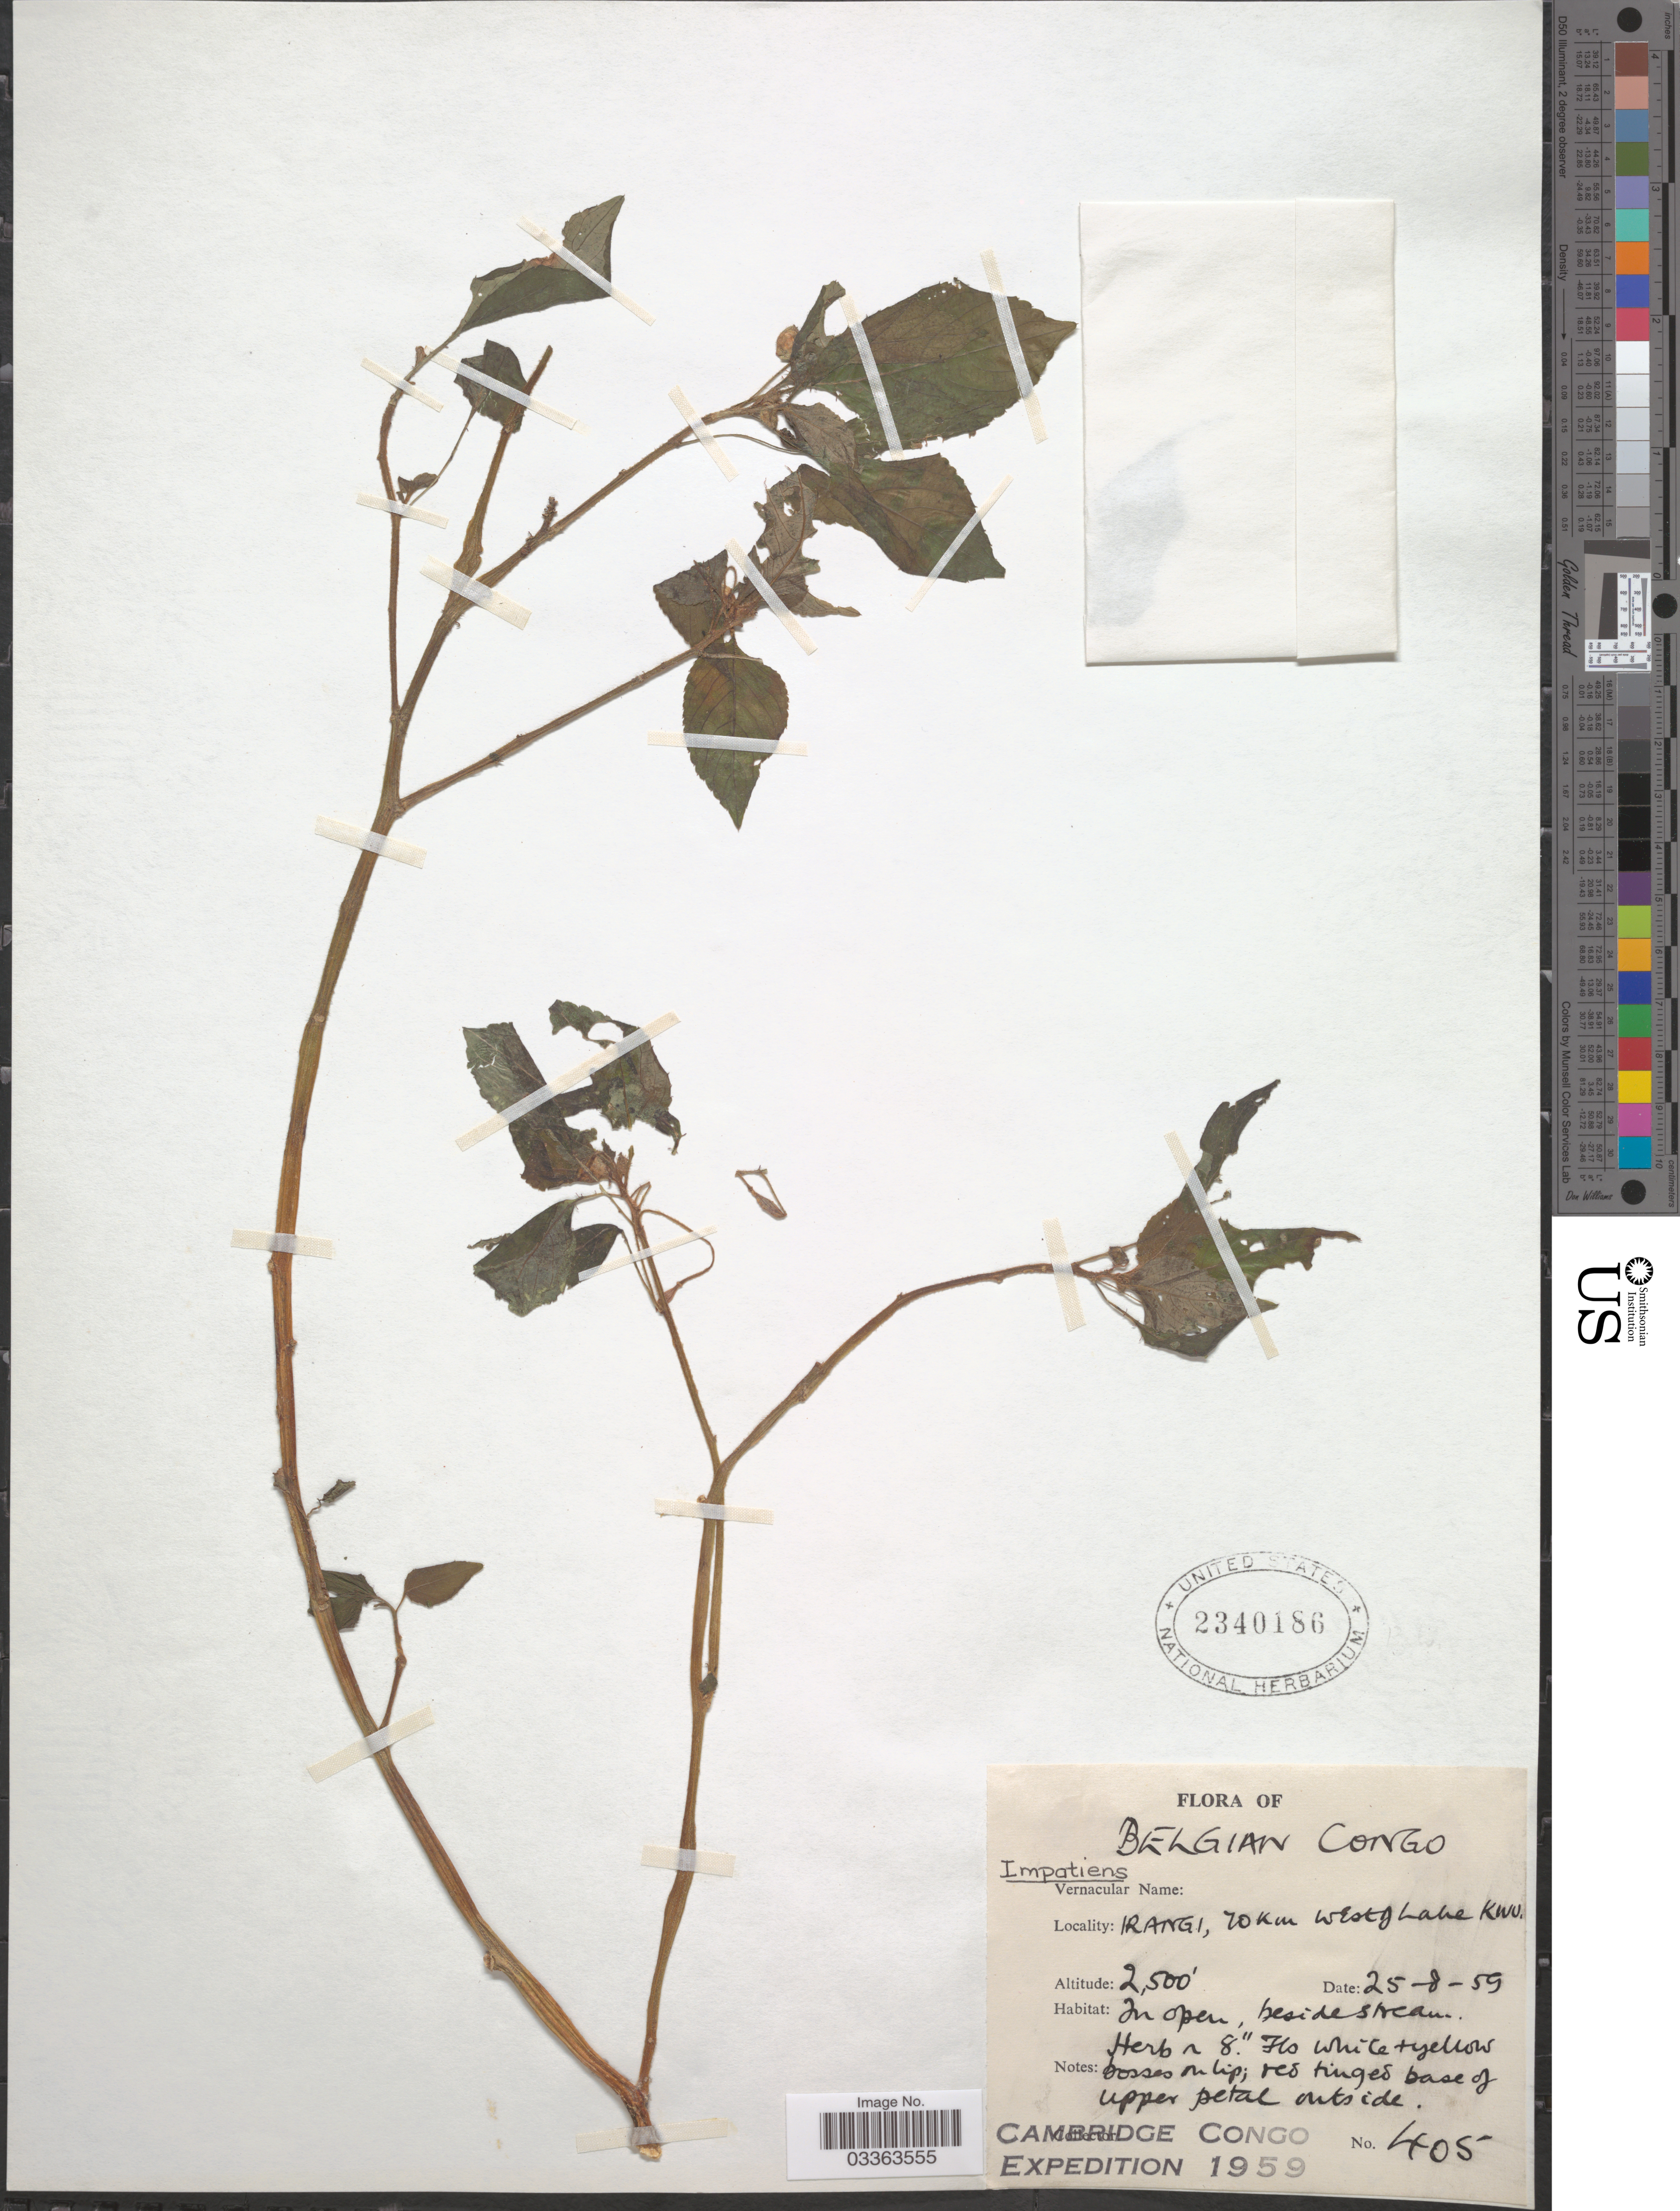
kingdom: Plantae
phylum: Tracheophyta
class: Magnoliopsida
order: Ericales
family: Balsaminaceae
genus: Impatiens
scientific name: Impatiens sp.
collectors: Cambridge Congo Expedition 1959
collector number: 405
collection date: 1959-08-25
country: Congo, Democratic Republic of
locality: Belgian Congo, Irangi, 70 km west of Lake Kivu.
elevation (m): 762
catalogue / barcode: US 2340186